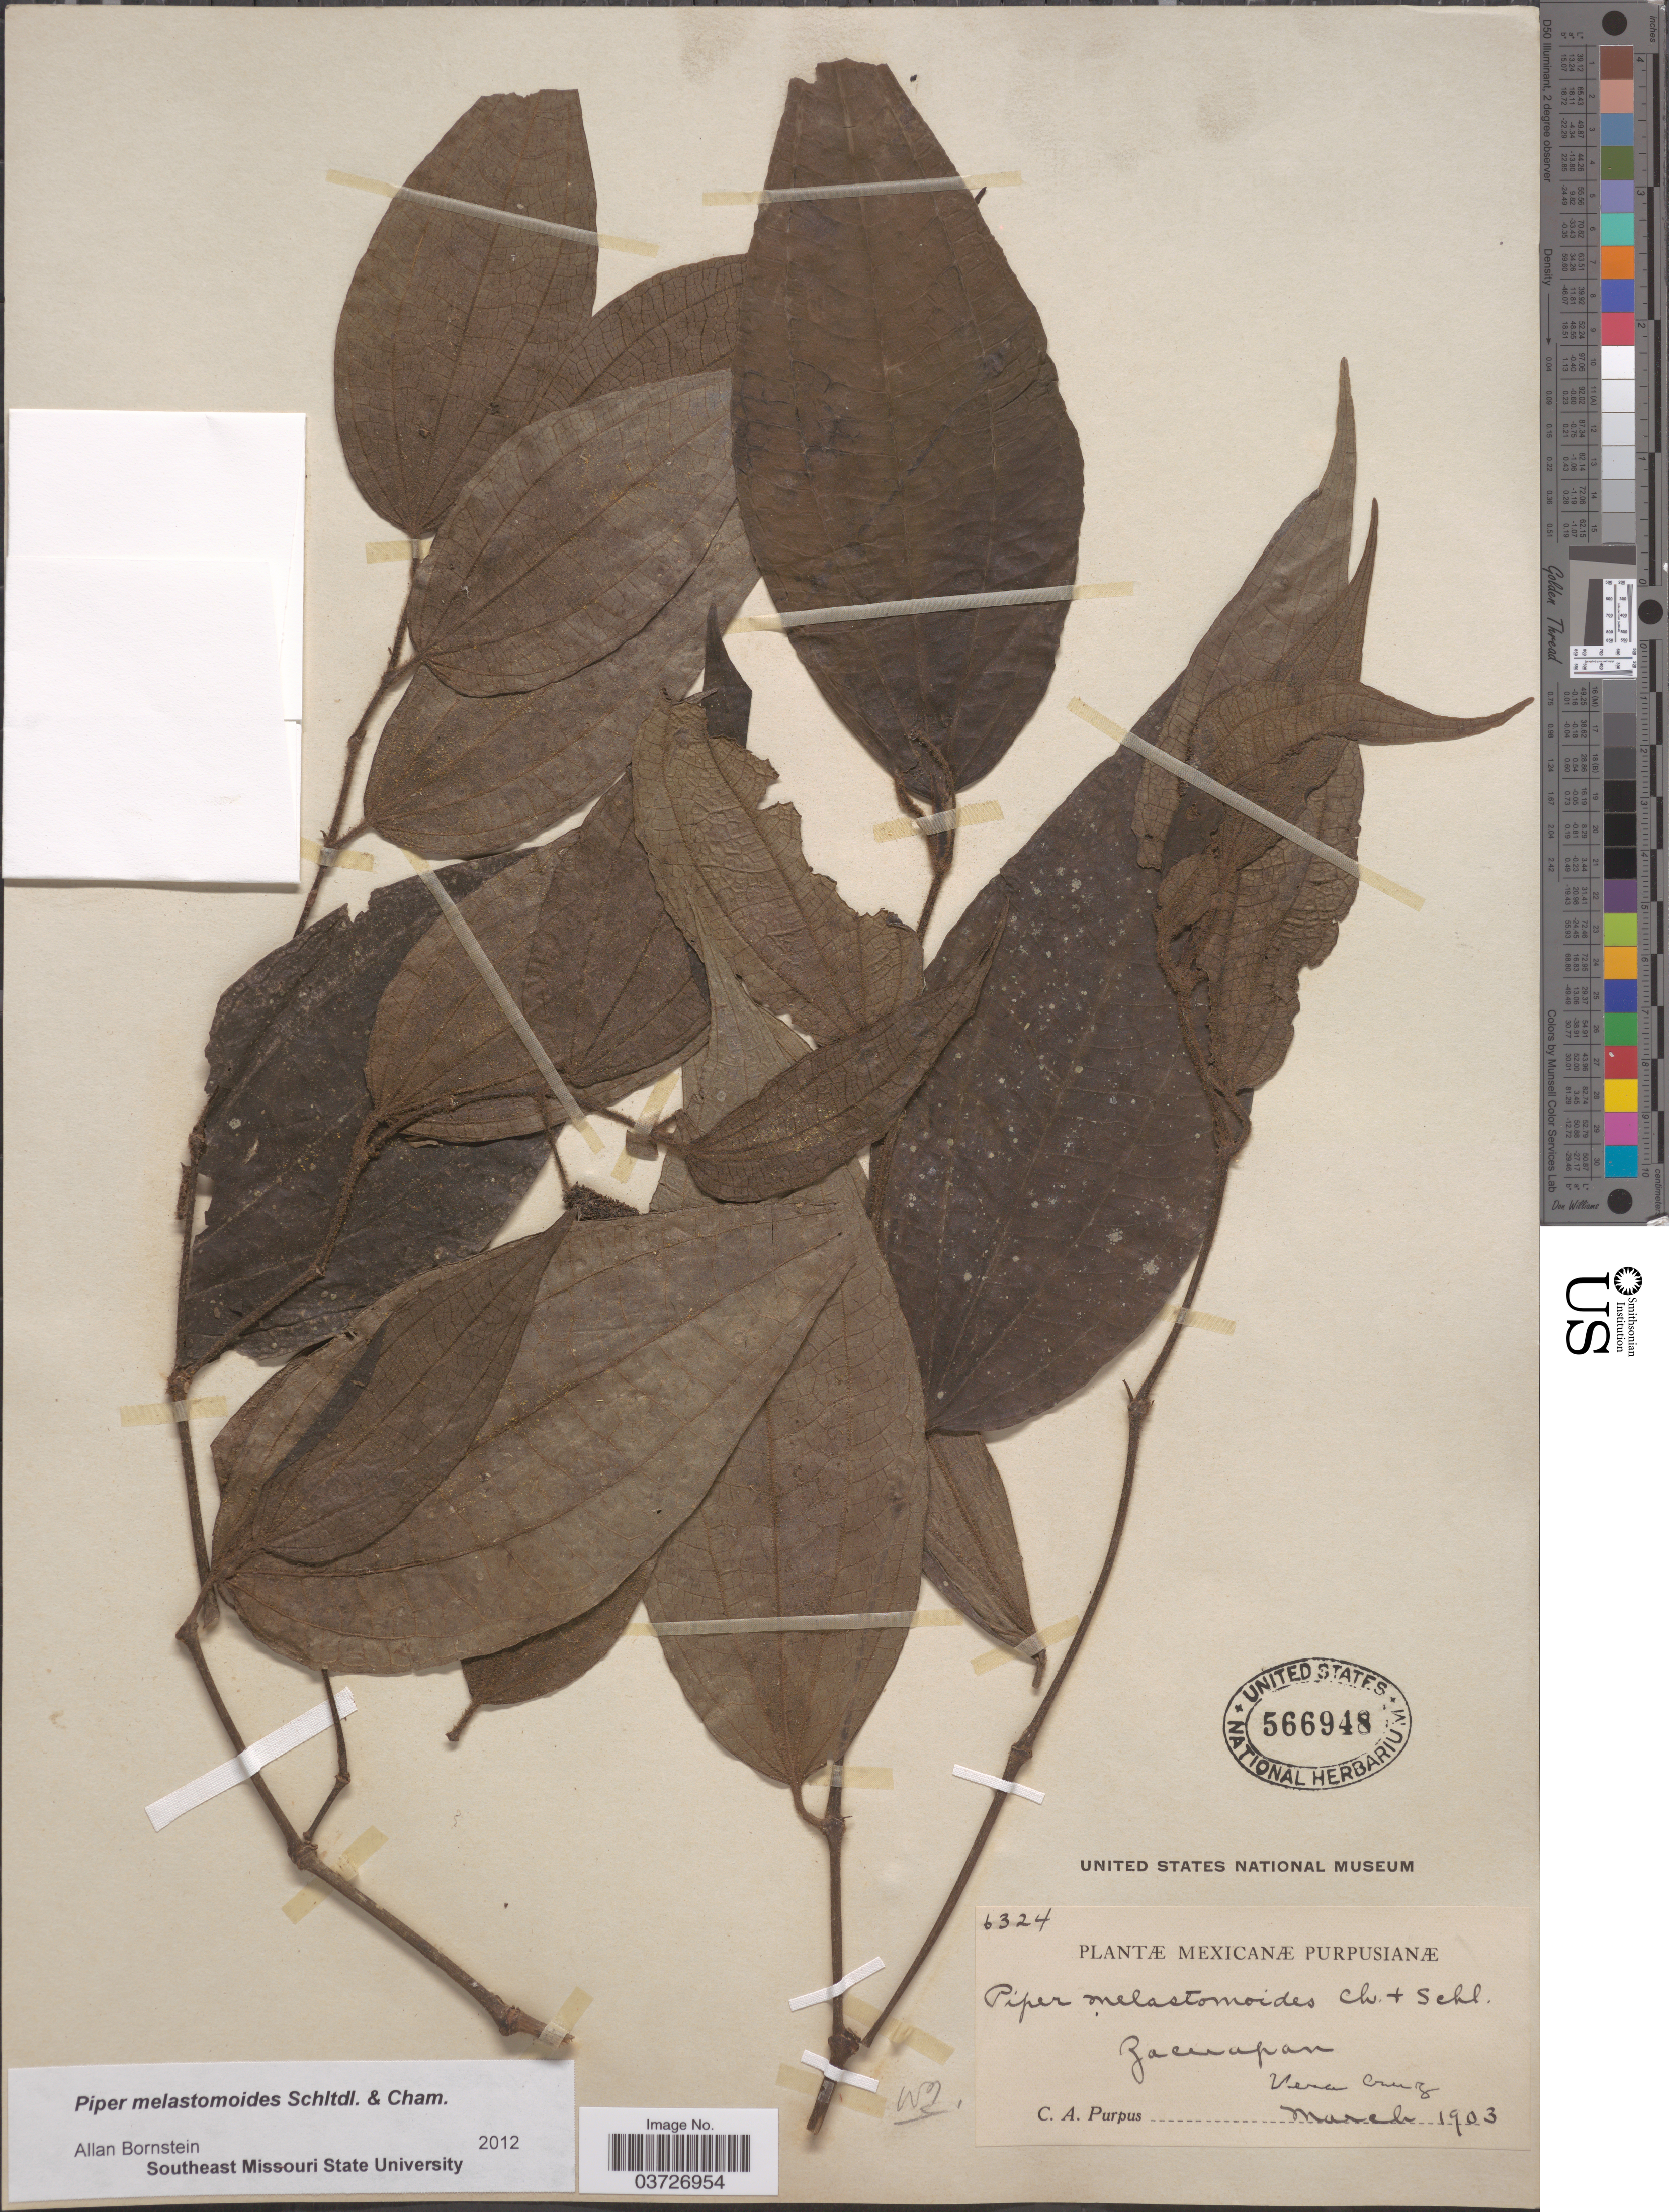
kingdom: Plantae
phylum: Tracheophyta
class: Magnoliopsida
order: Piperales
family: Piperaceae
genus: Piper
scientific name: Piper melastomoides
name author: Schltdl. & Cham.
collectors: C. A. Purpus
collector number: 6324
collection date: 1903-03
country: Mexico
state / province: Veracruz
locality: Zacuapan, Vera Cruz.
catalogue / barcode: US 566948